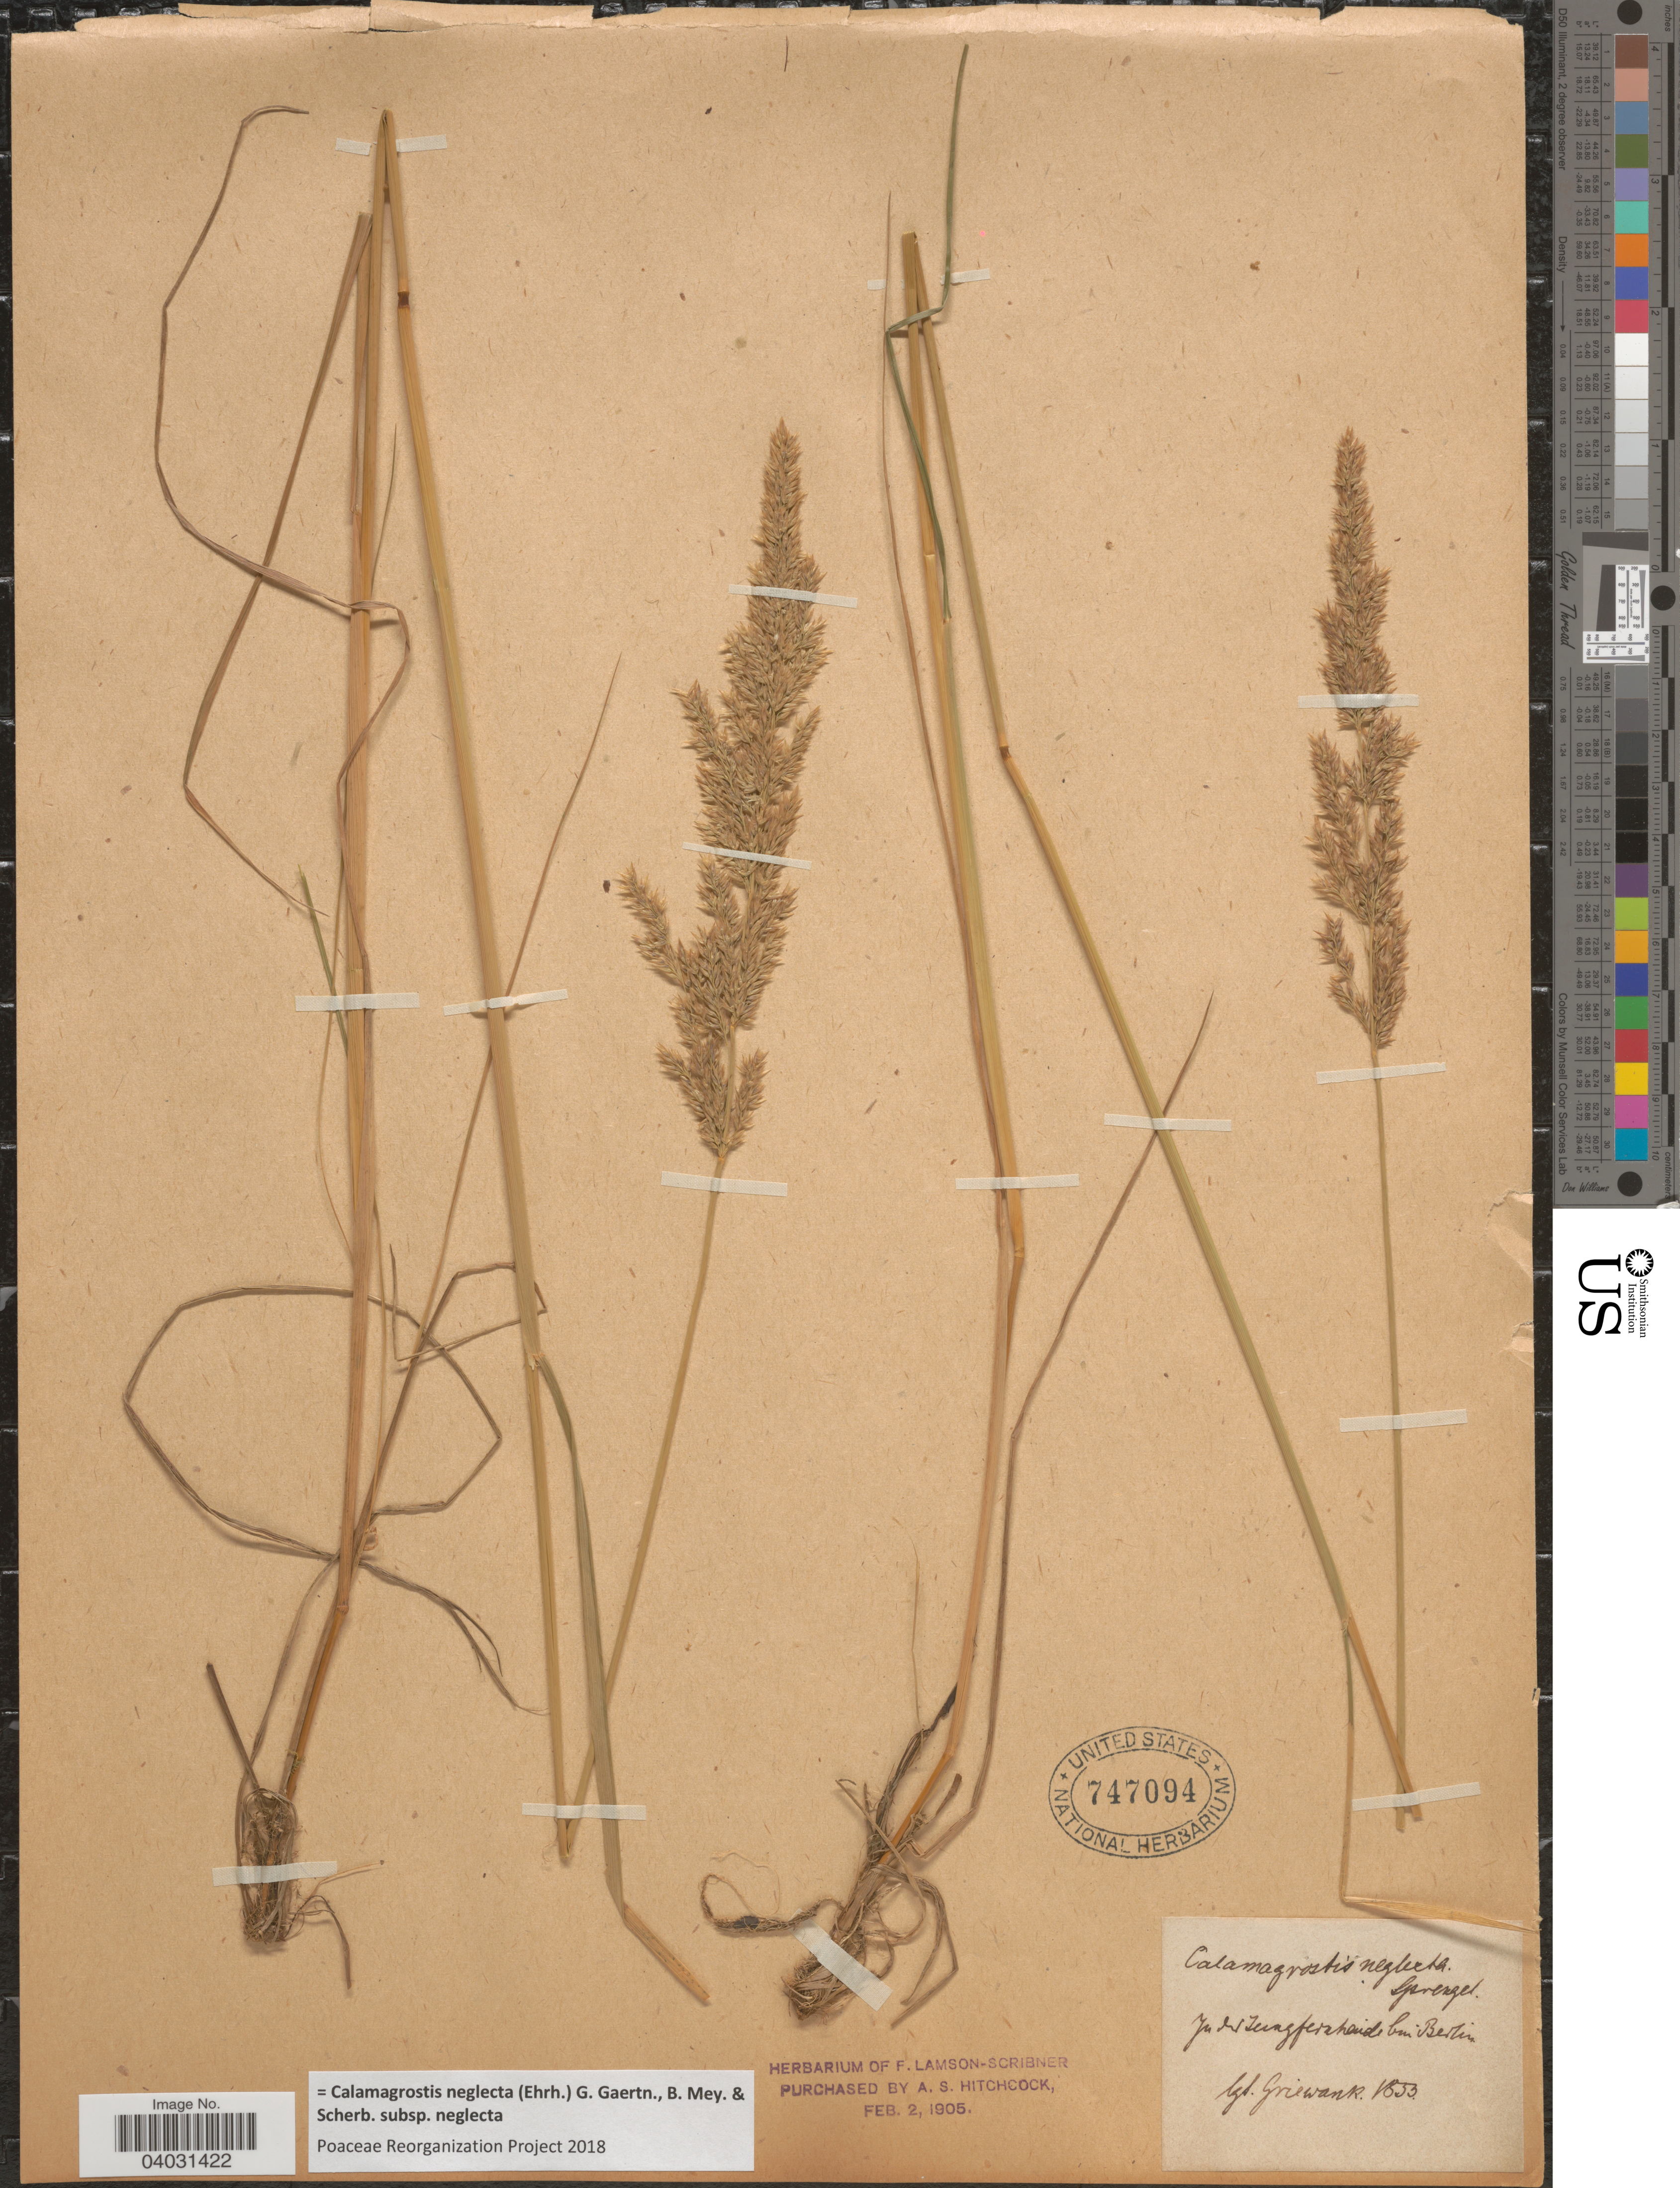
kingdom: Plantae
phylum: Tracheophyta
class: Liliopsida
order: Poales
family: Poaceae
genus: Calamagrostis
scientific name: Calamagrostis neglecta subsp. neglecta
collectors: Griewank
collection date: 1853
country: Germany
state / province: Berlin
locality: In der Jungfernheide bei Berlin.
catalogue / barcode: US 747094